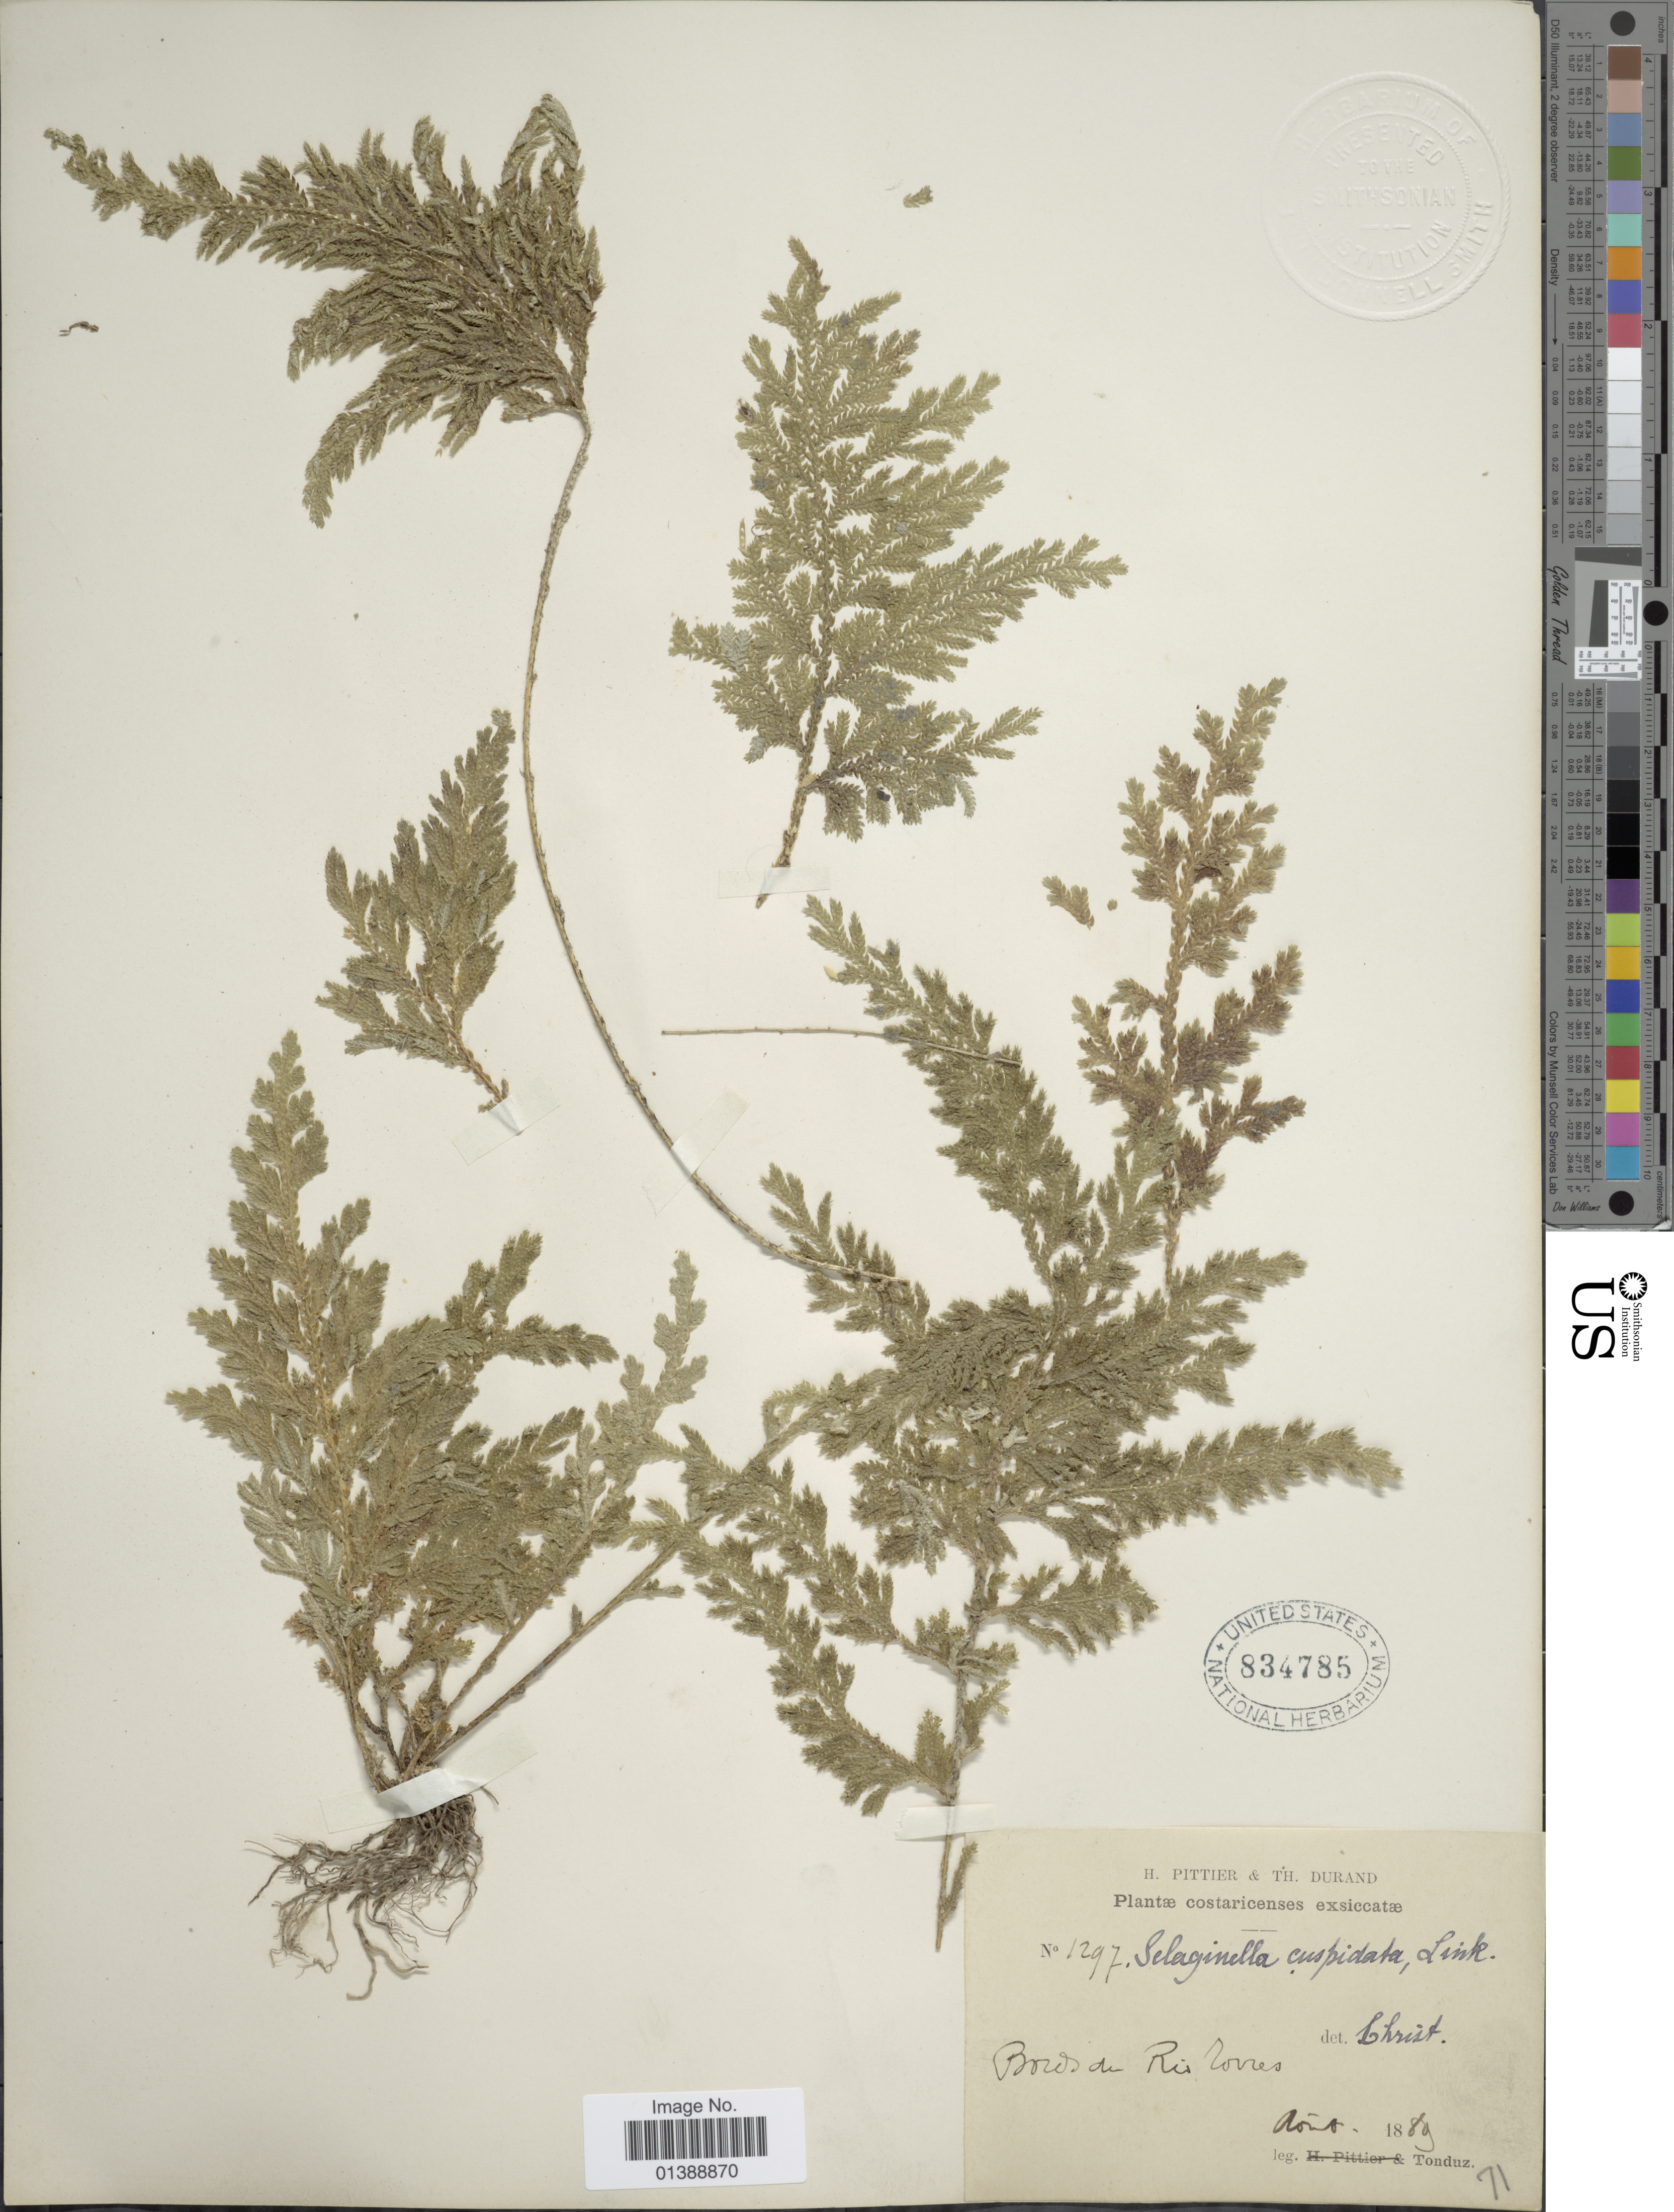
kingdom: Plantae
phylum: Tracheophyta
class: Lycopodiopsida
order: Selaginellales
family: Selaginellaceae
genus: Selaginella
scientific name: Selaginella pallescens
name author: (C. Presl) Spring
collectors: A. Tonduz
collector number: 1297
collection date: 1889-08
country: Costa Rica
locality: Bords de Rio Torres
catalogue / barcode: US 834785